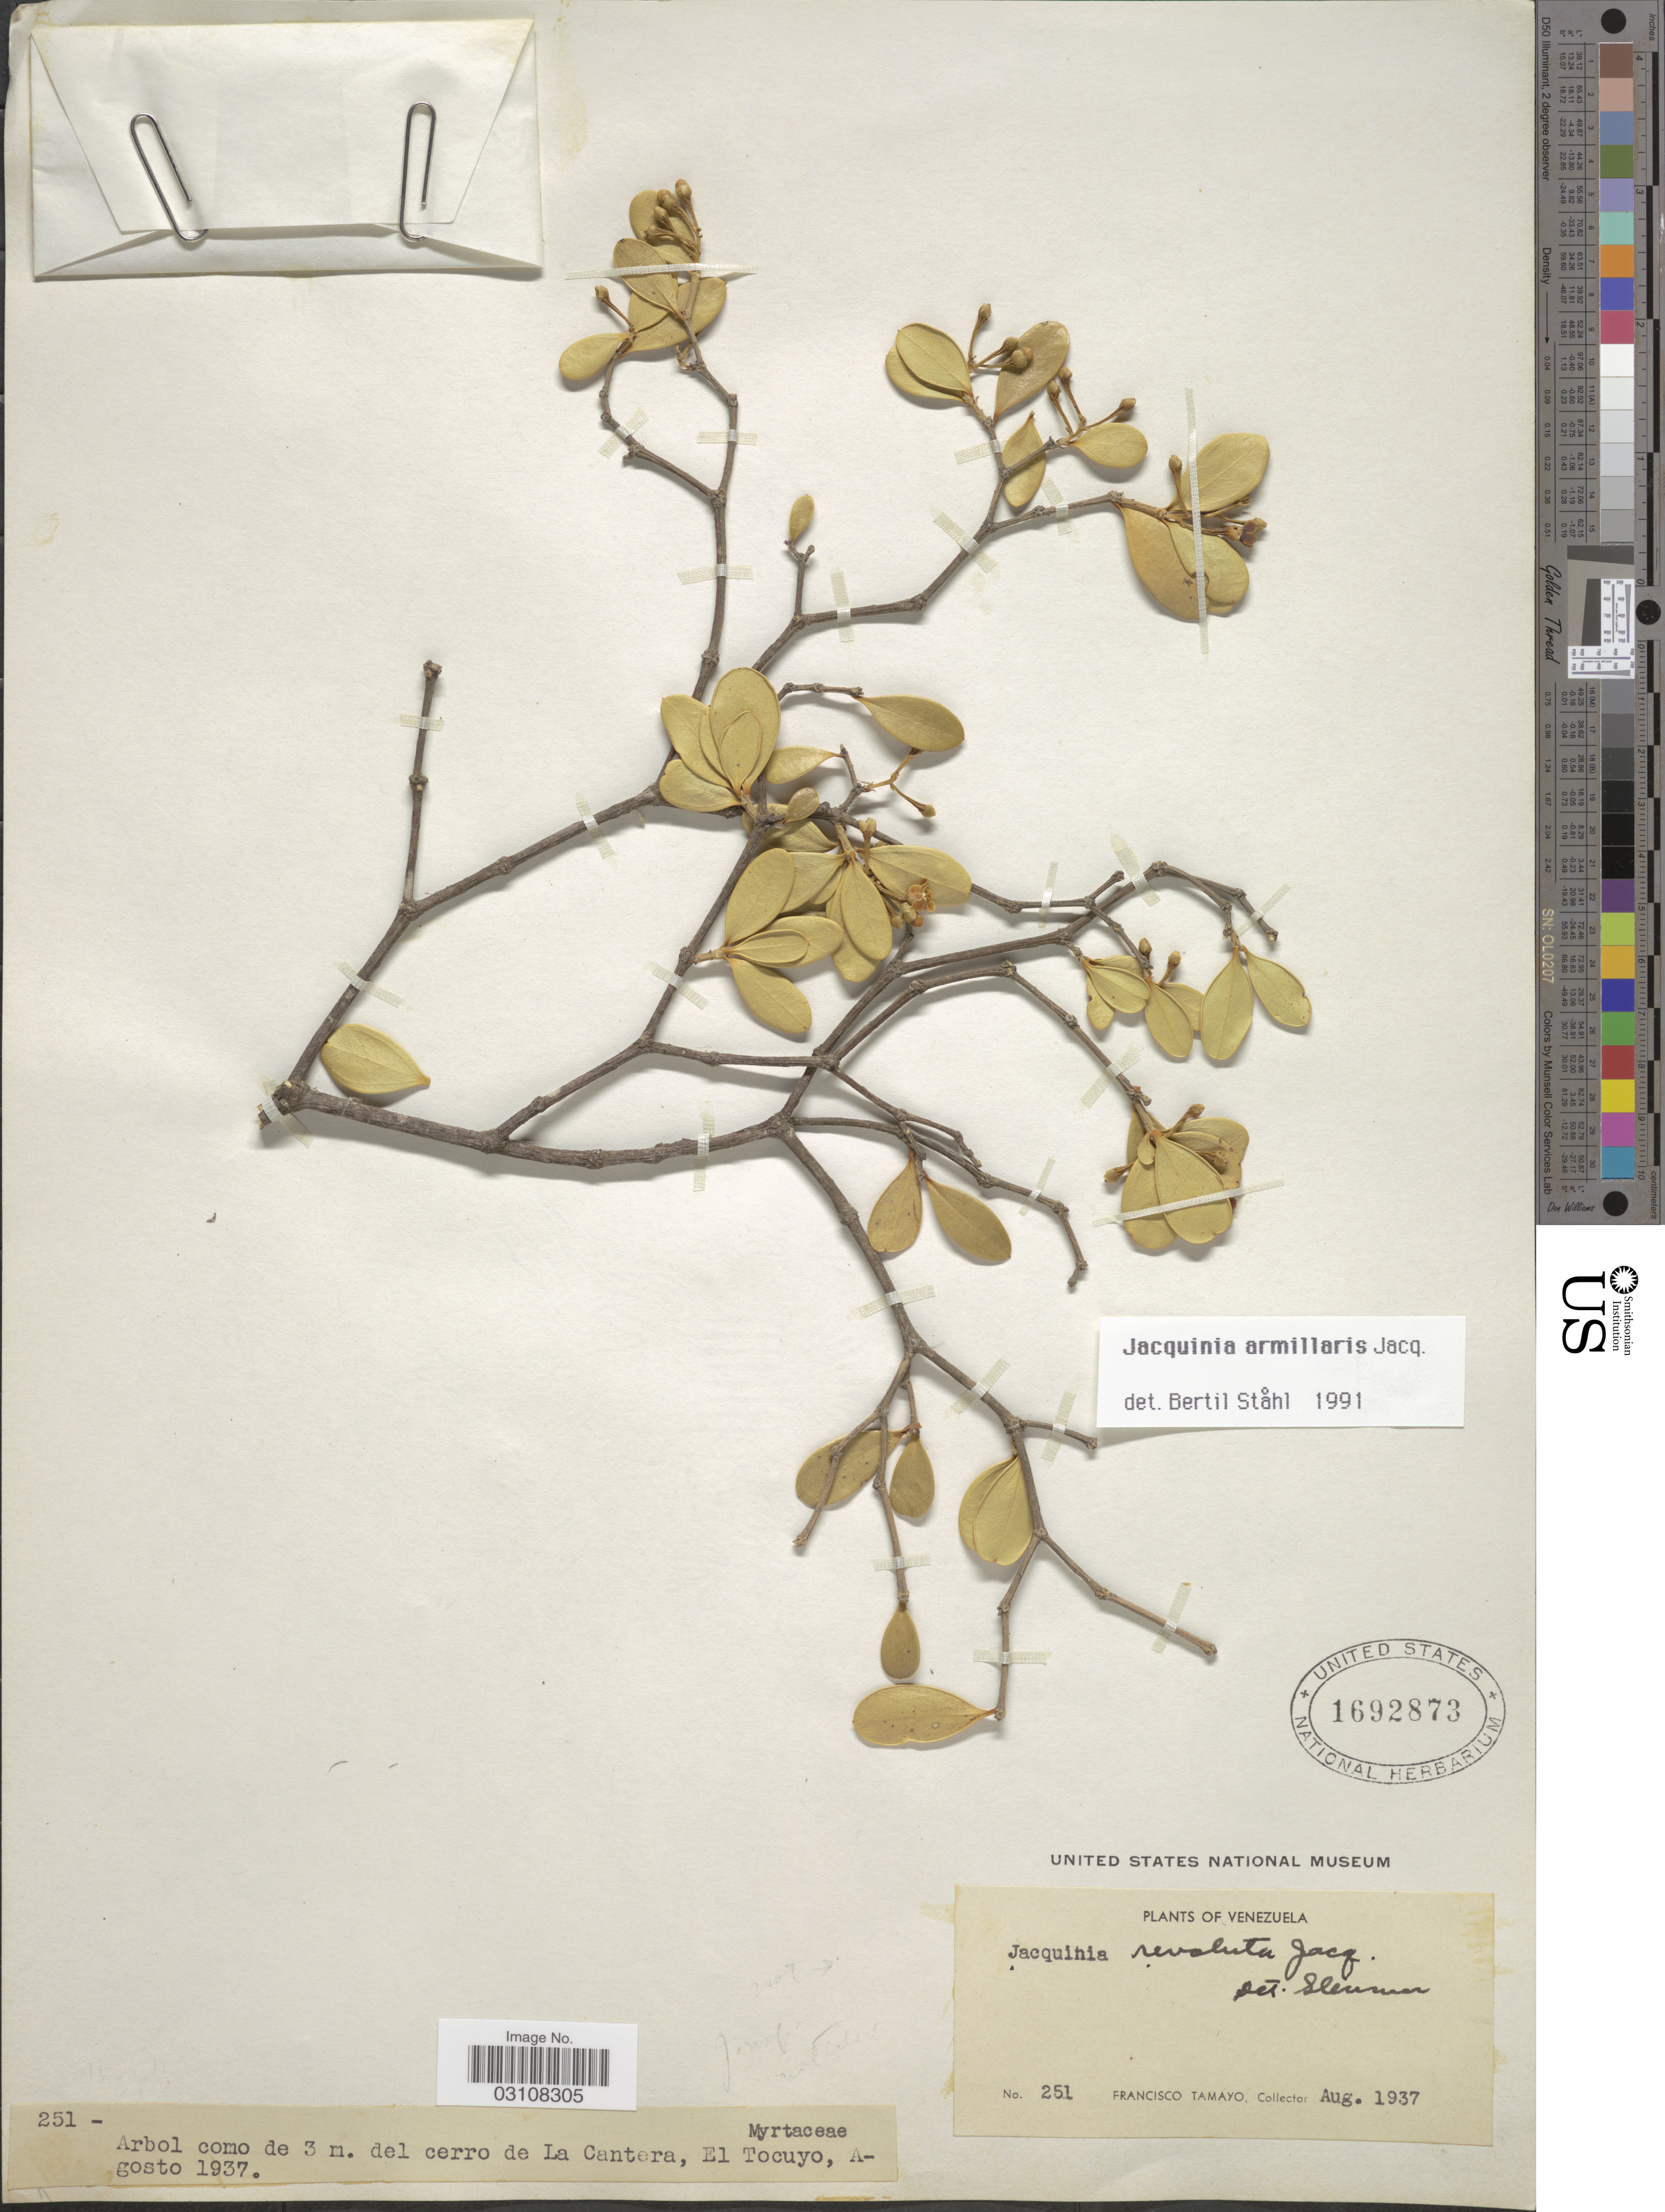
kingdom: Plantae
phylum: Tracheophyta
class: Magnoliopsida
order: Ericales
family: Primulaceae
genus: Jacquinia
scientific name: Jacquinia armillaris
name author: Jacq.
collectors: F. Tamayo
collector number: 251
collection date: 1937-08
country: Venezuela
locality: Del cerro de La Cantera, El Tocuyo.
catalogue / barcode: US 1692873